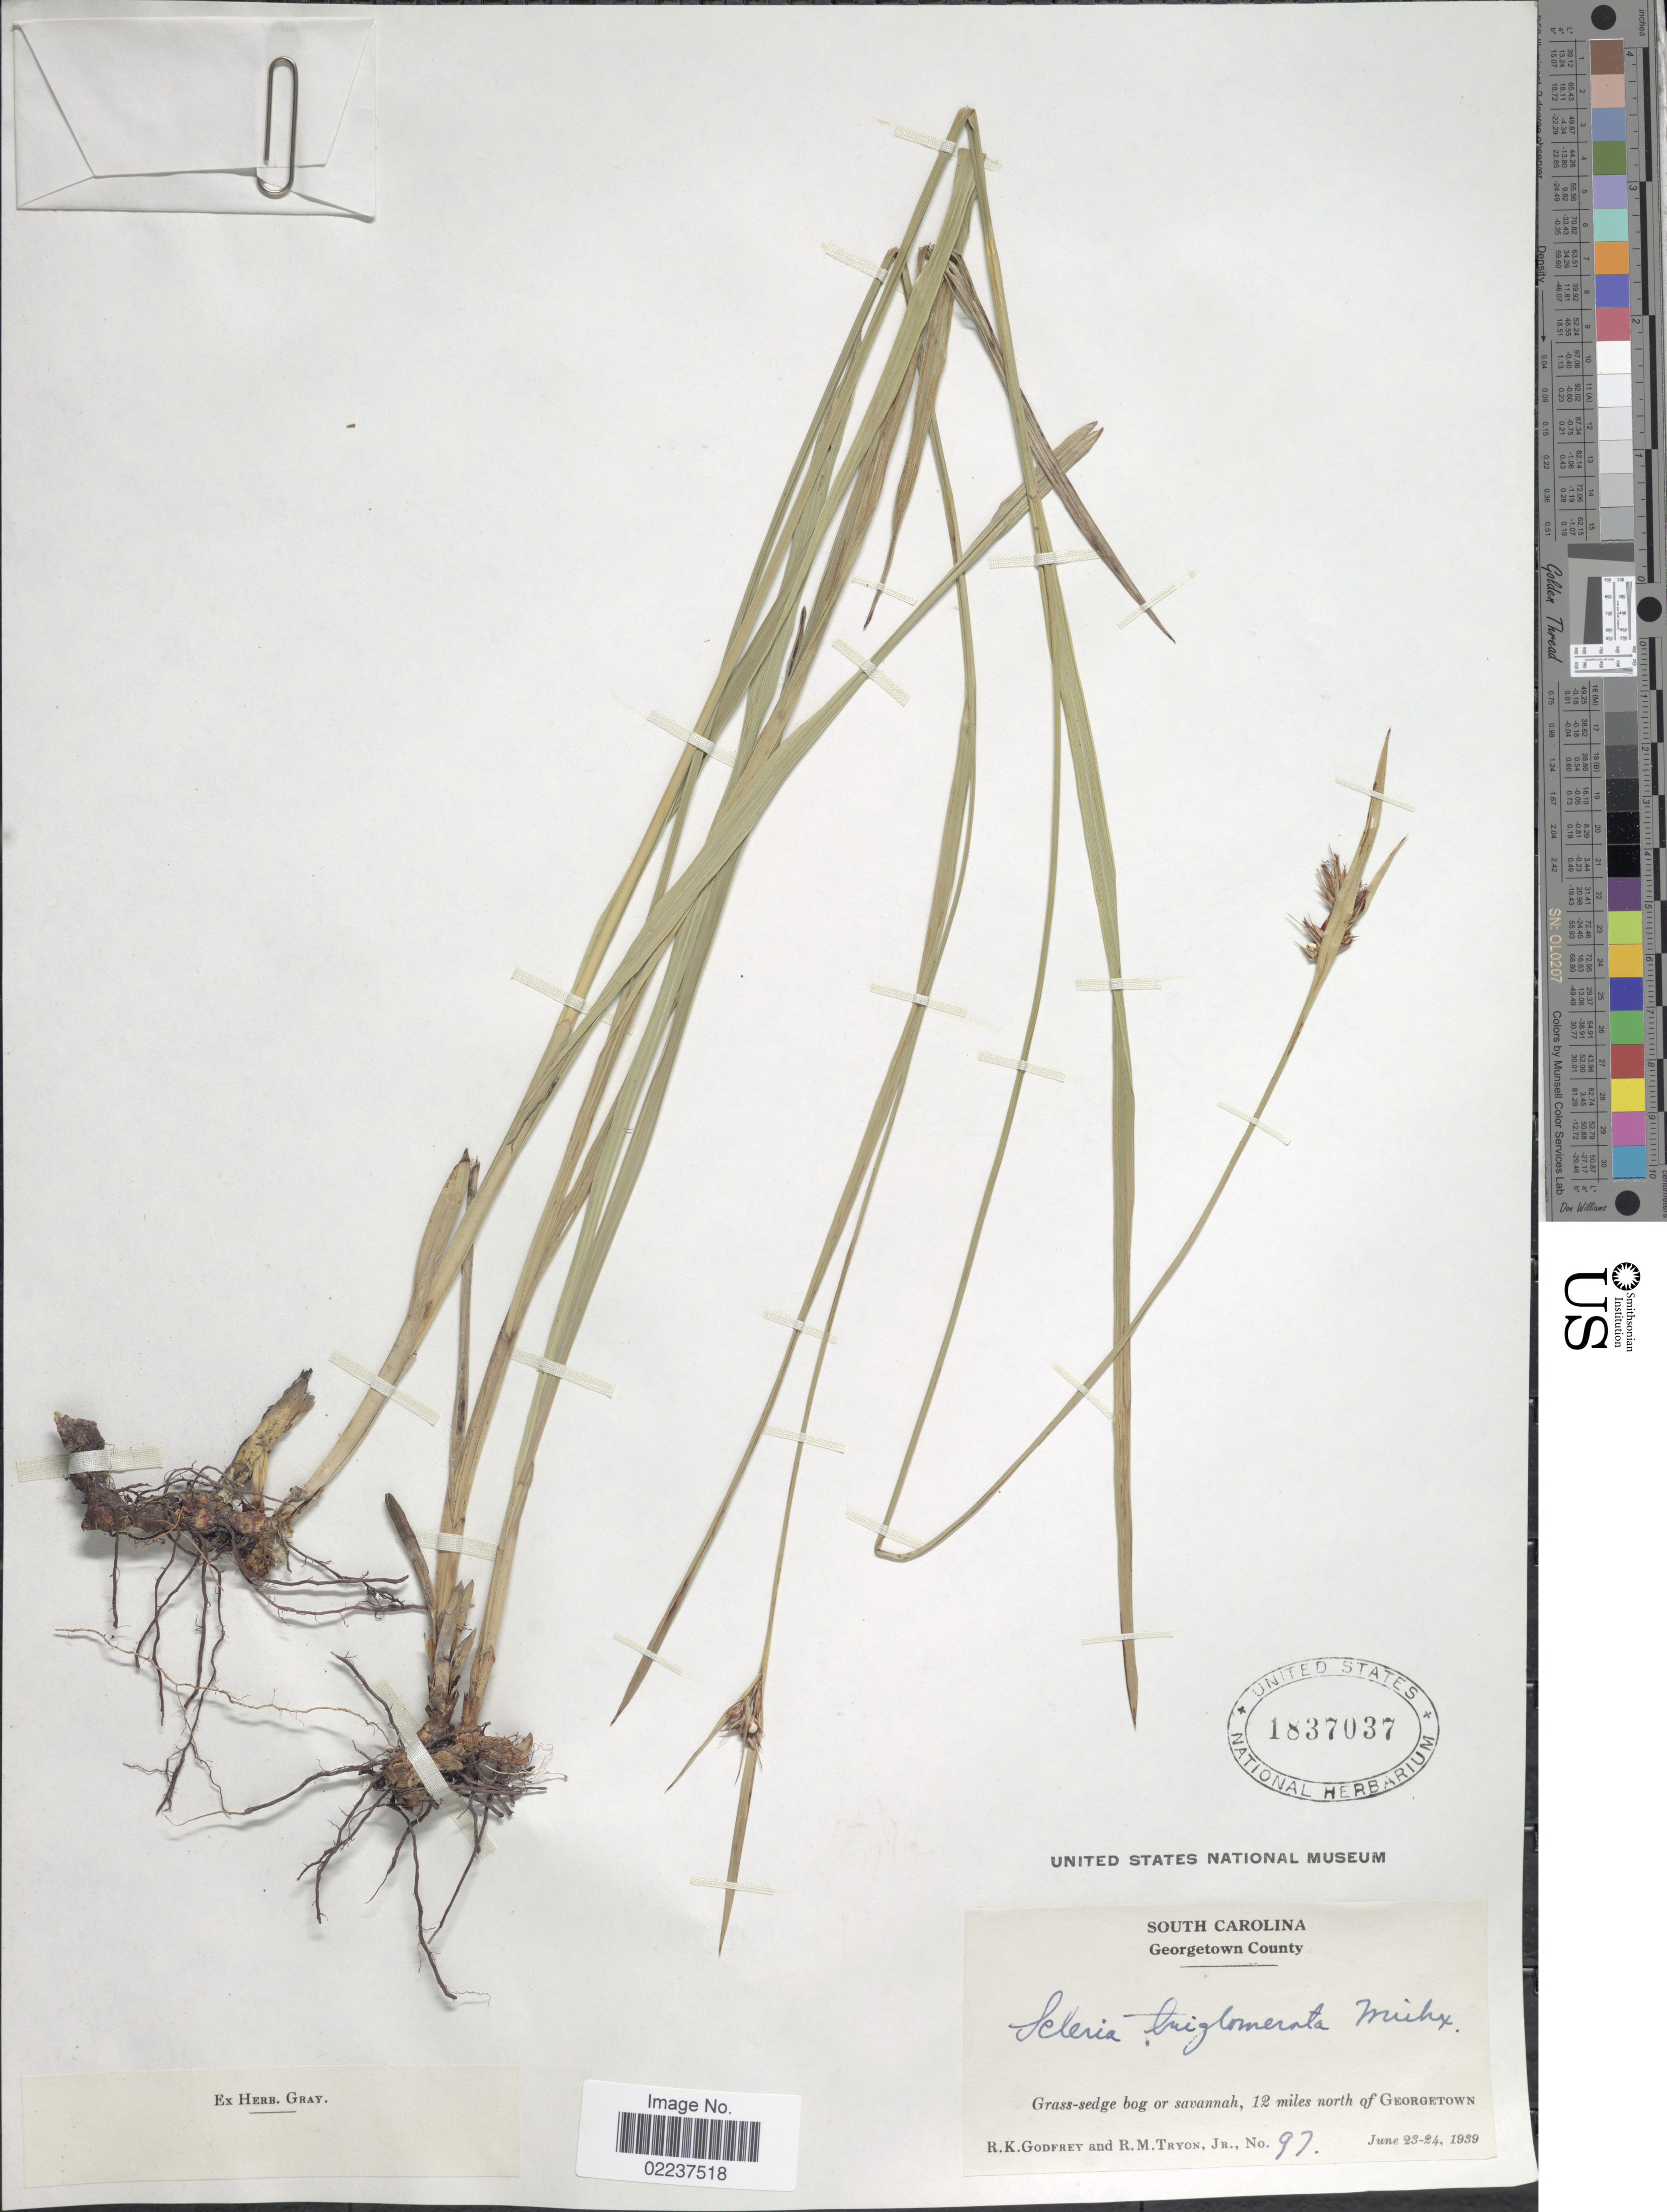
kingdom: Plantae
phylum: Tracheophyta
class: Liliopsida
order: Poales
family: Cyperaceae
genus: Scleria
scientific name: Scleria triglomerata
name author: Michx.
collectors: R. K. Godfrey & R. M. Tryon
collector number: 97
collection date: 1939-06-23/1939-06-24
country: United States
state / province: South Carolina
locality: Georgetown County, 12 miles north of Georgetown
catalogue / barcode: US 1837037